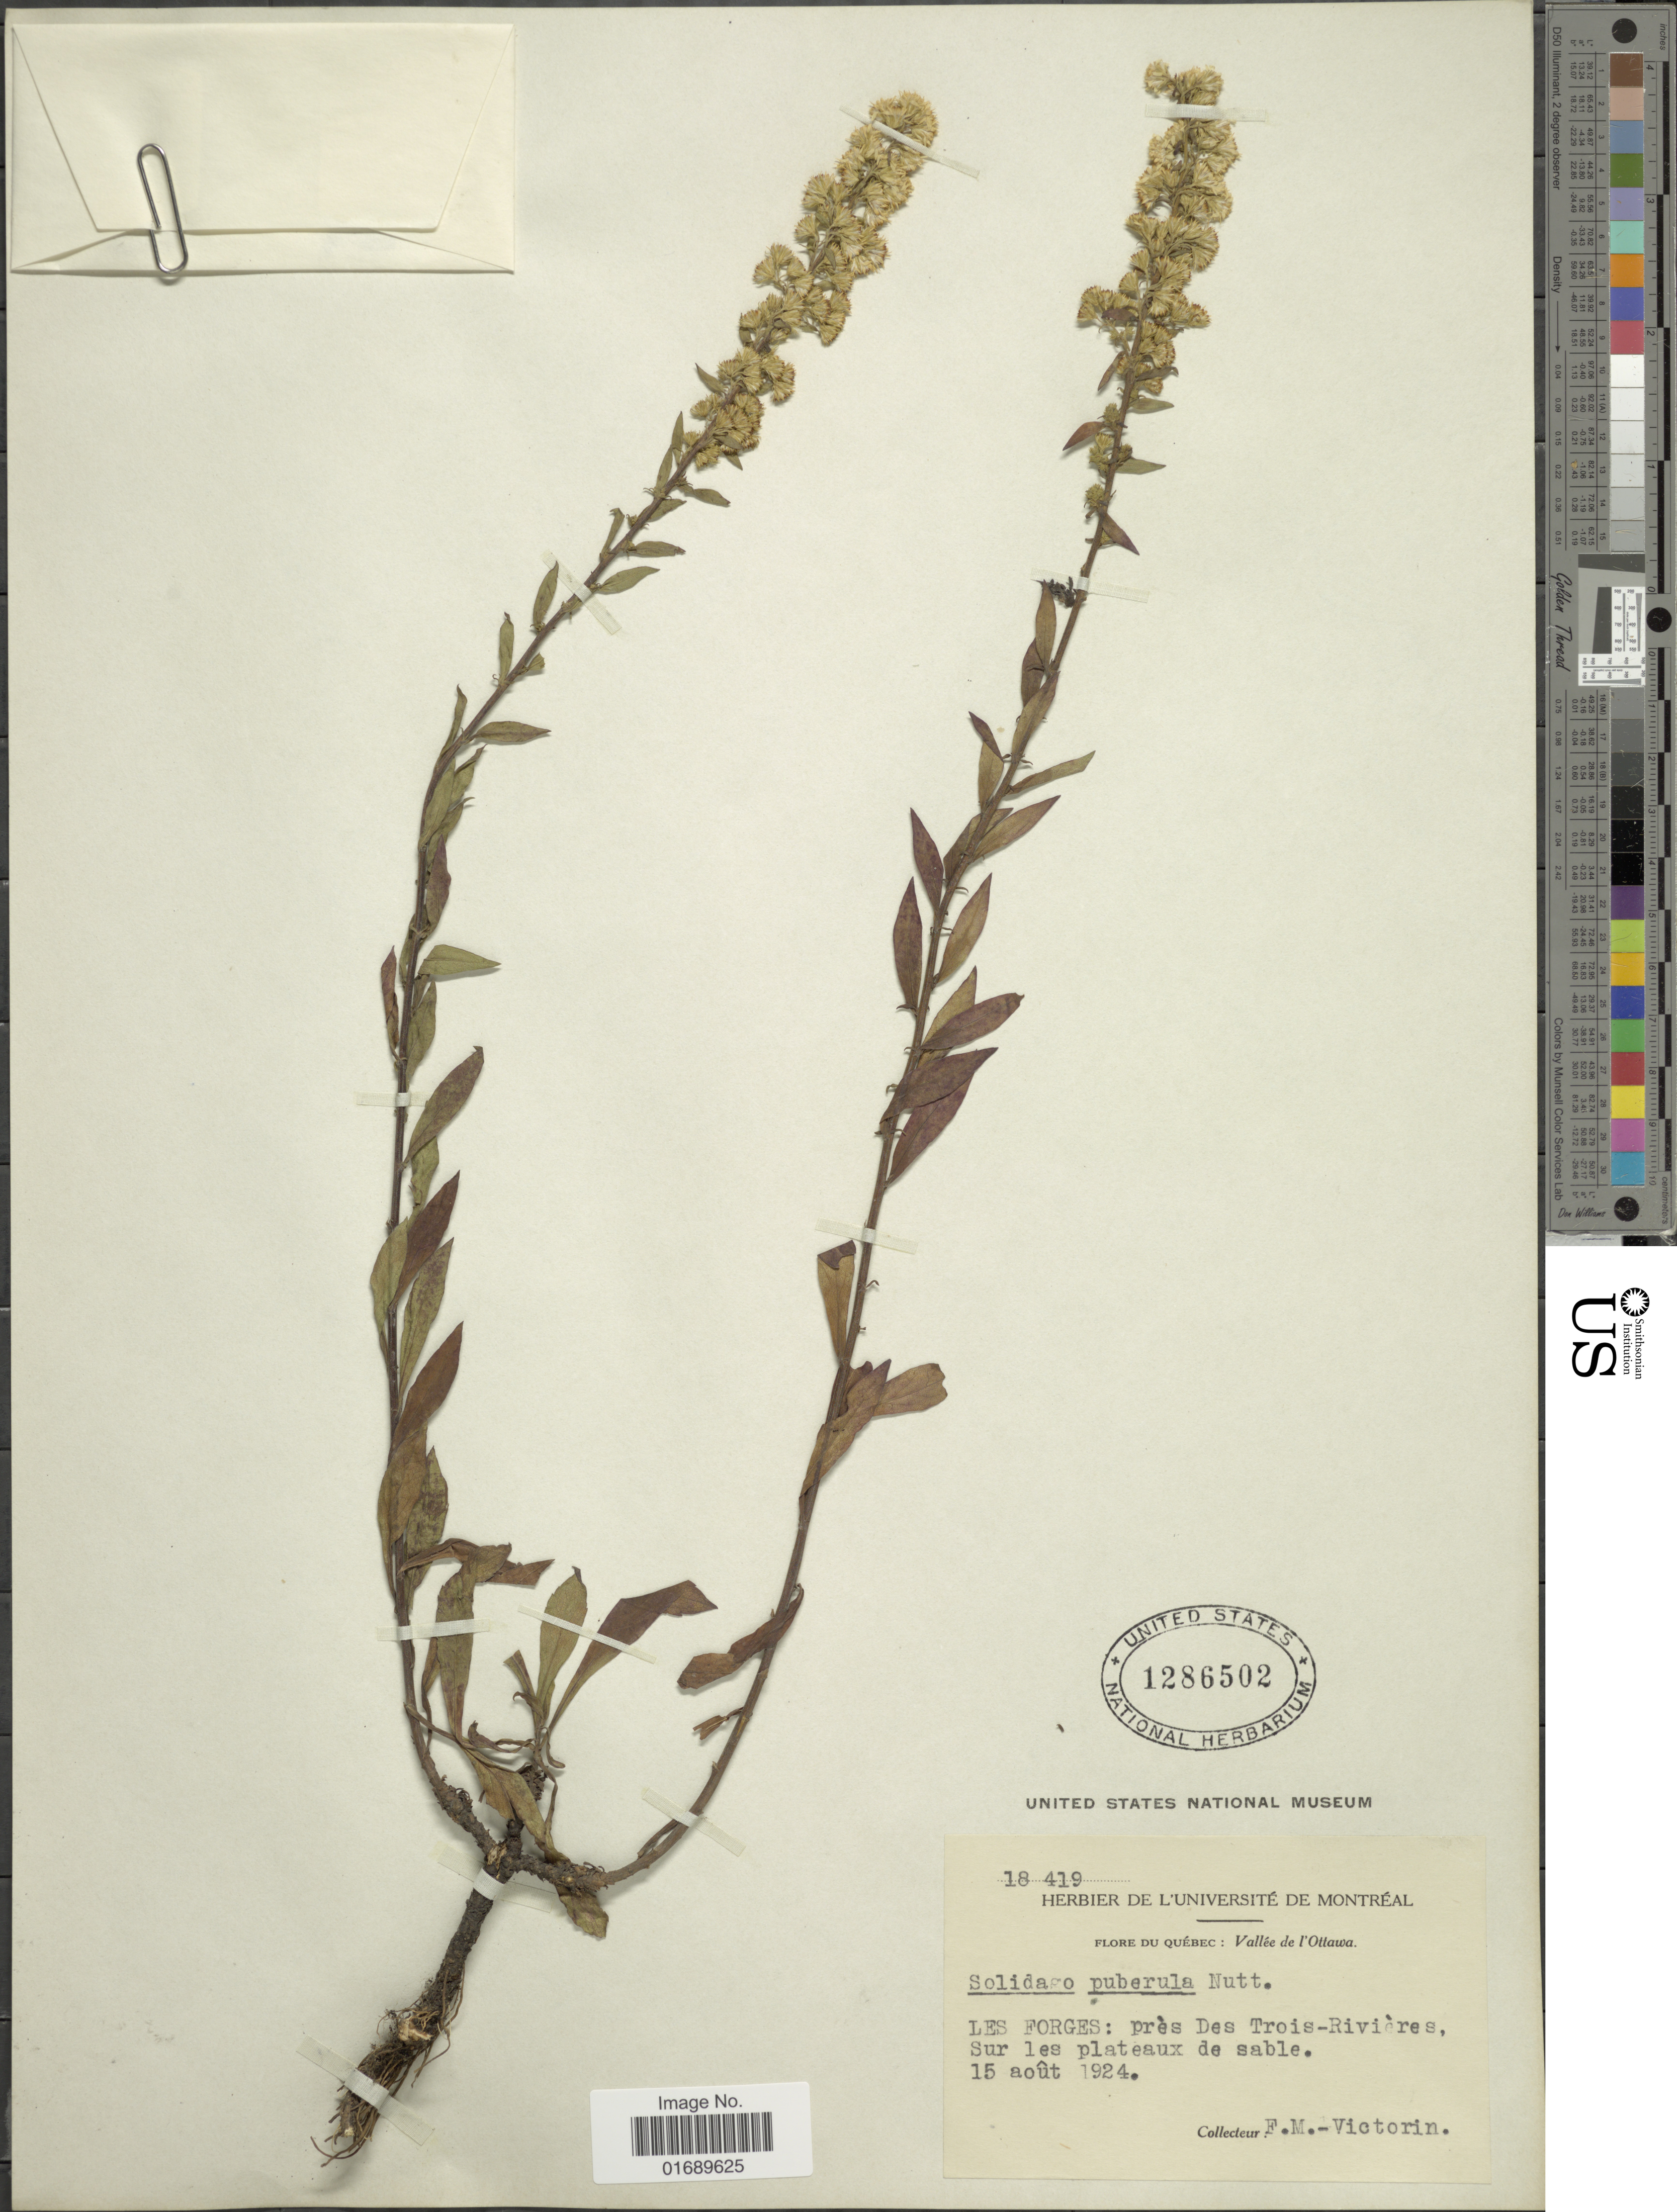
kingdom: Plantae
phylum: Tracheophyta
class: Magnoliopsida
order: Asterales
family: Asteraceae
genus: Solidago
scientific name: Solidago puberula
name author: Nutt.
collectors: F. Victorin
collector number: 18419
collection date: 1924-08-15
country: Canada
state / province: Quebec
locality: Vallée de l'Ottawa, Les Forges: près Des Trois-Rivières, Sur les plateaux de sable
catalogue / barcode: US 1286502